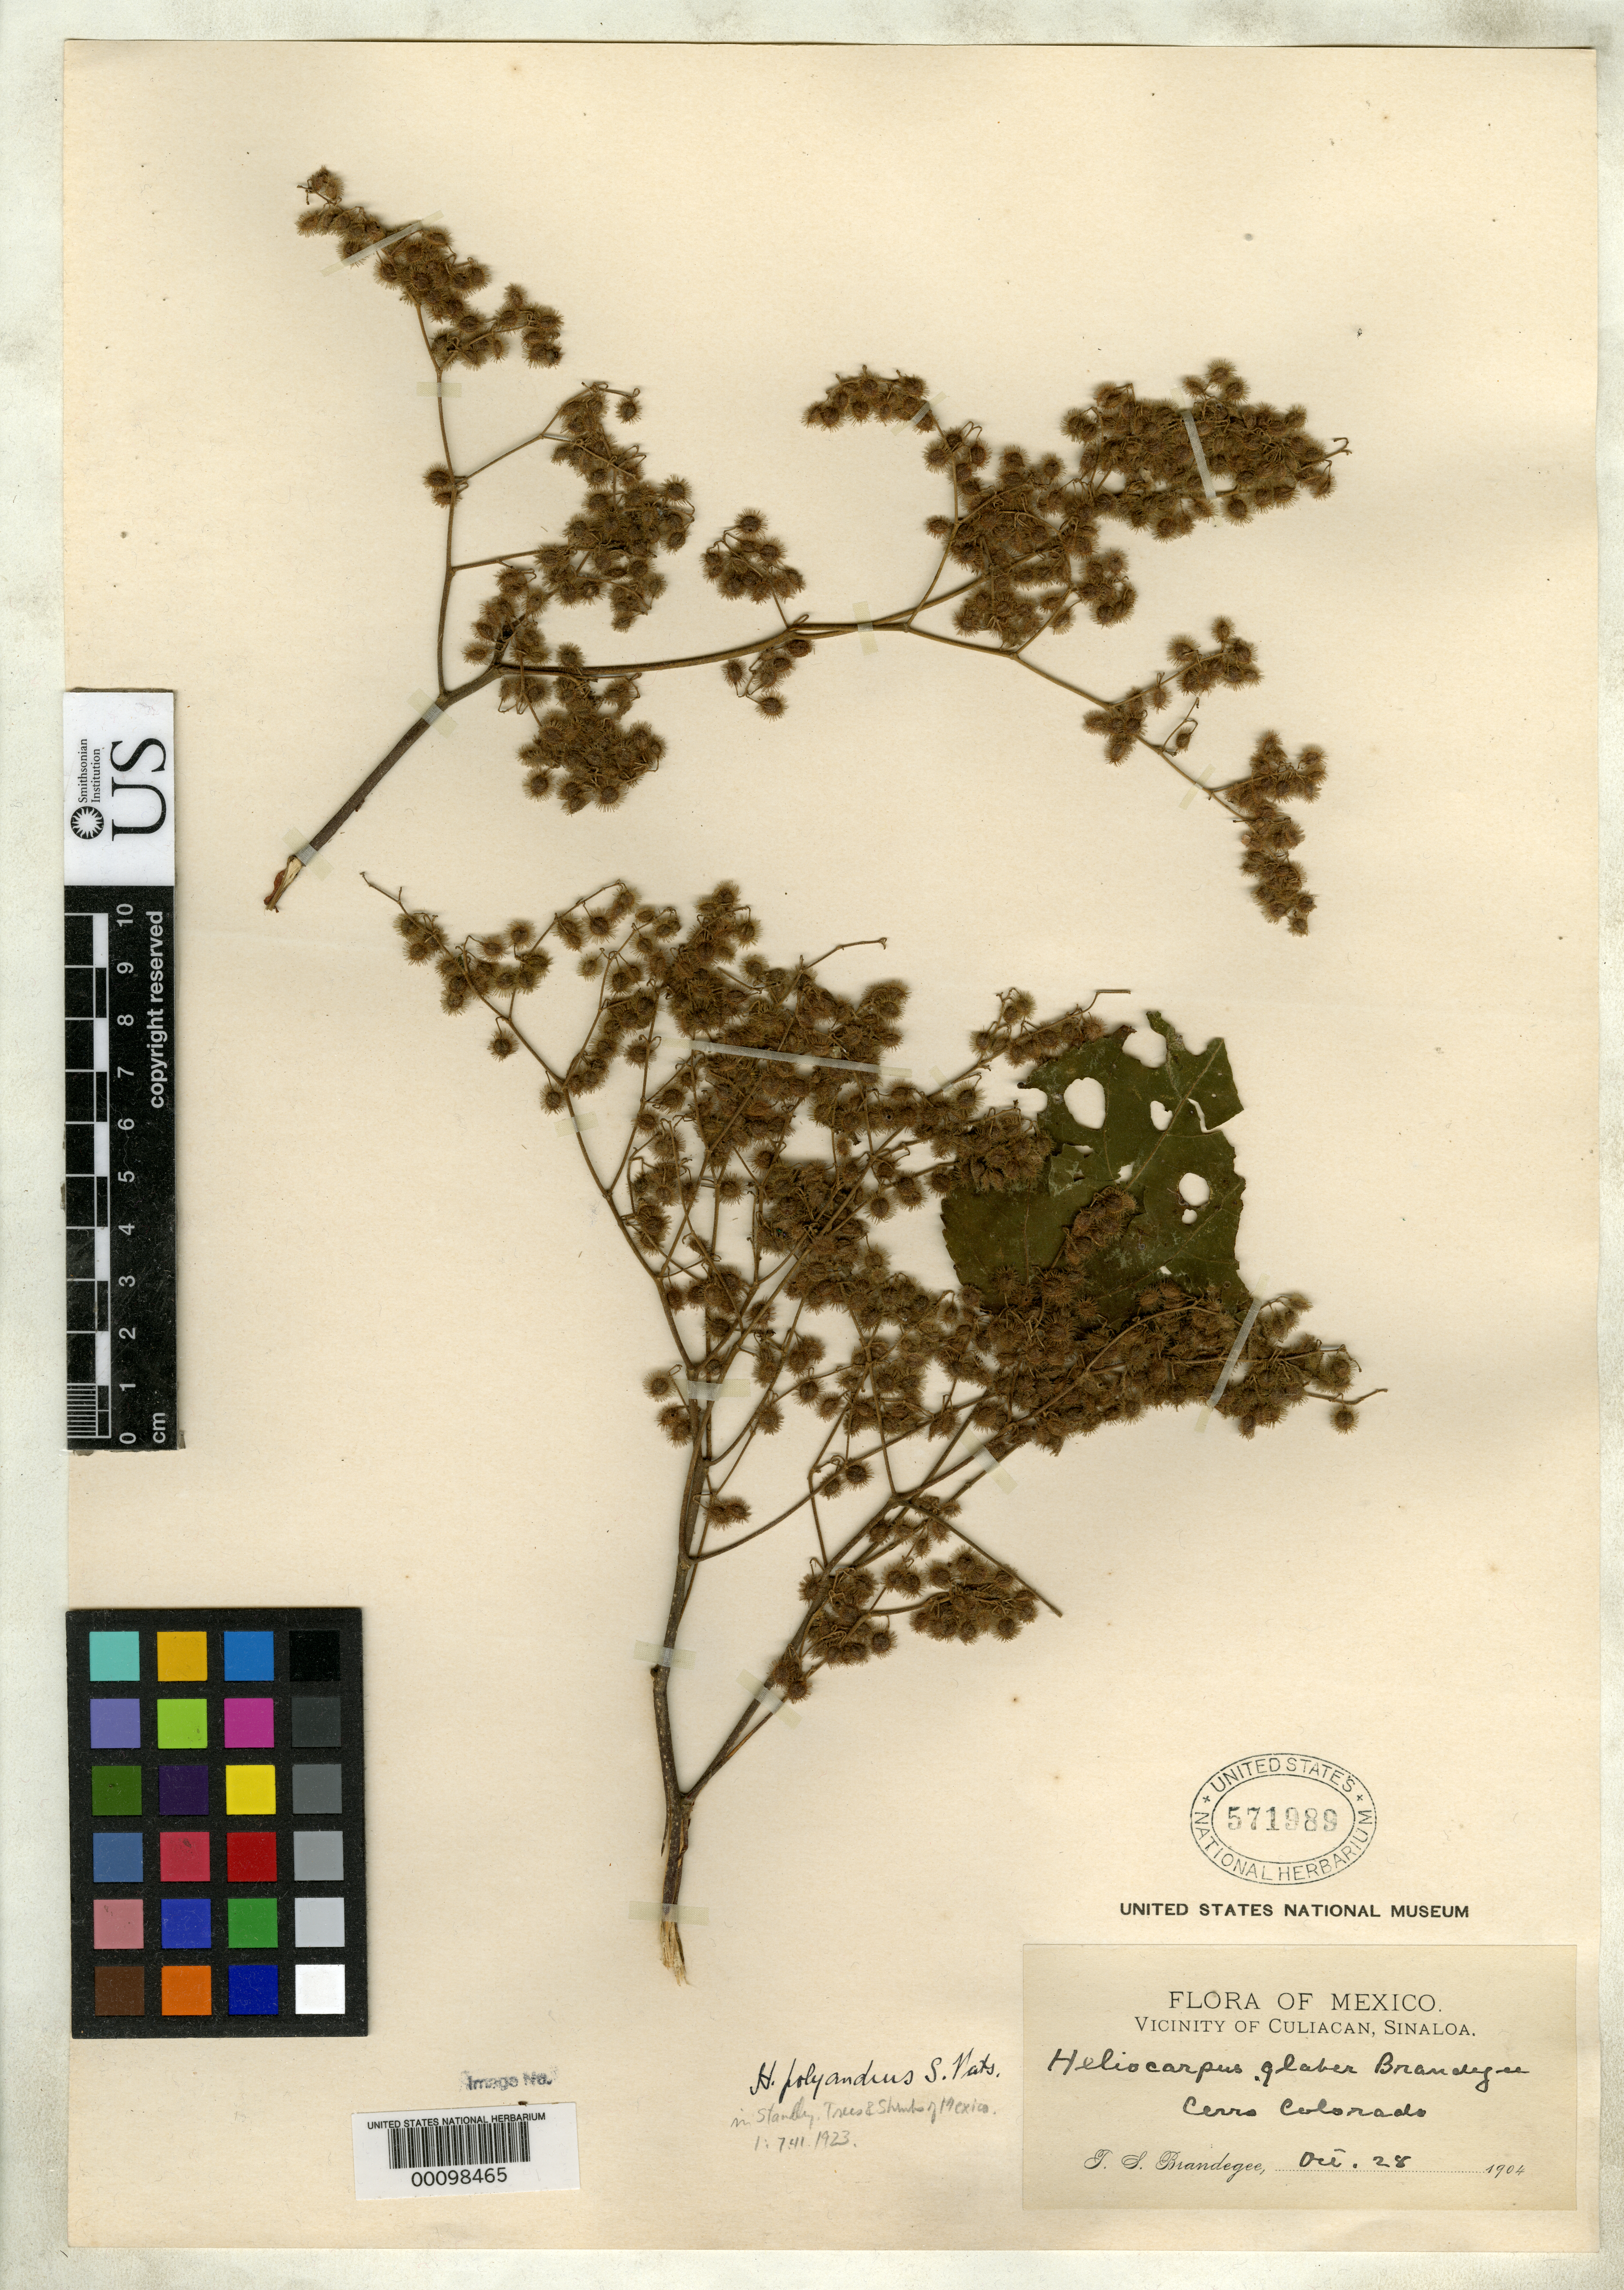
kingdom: Plantae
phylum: Tracheophyta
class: Magnoliopsida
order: Malvales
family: Malvaceae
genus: Heliocarpus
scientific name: Heliocarpus glaber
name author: Brandegee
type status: Syntype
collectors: T. S. Brandegee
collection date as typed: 28 Oct 1904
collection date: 1904-10-28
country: Mexico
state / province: Sinaloa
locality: Cerro Colorado.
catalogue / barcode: US 571989